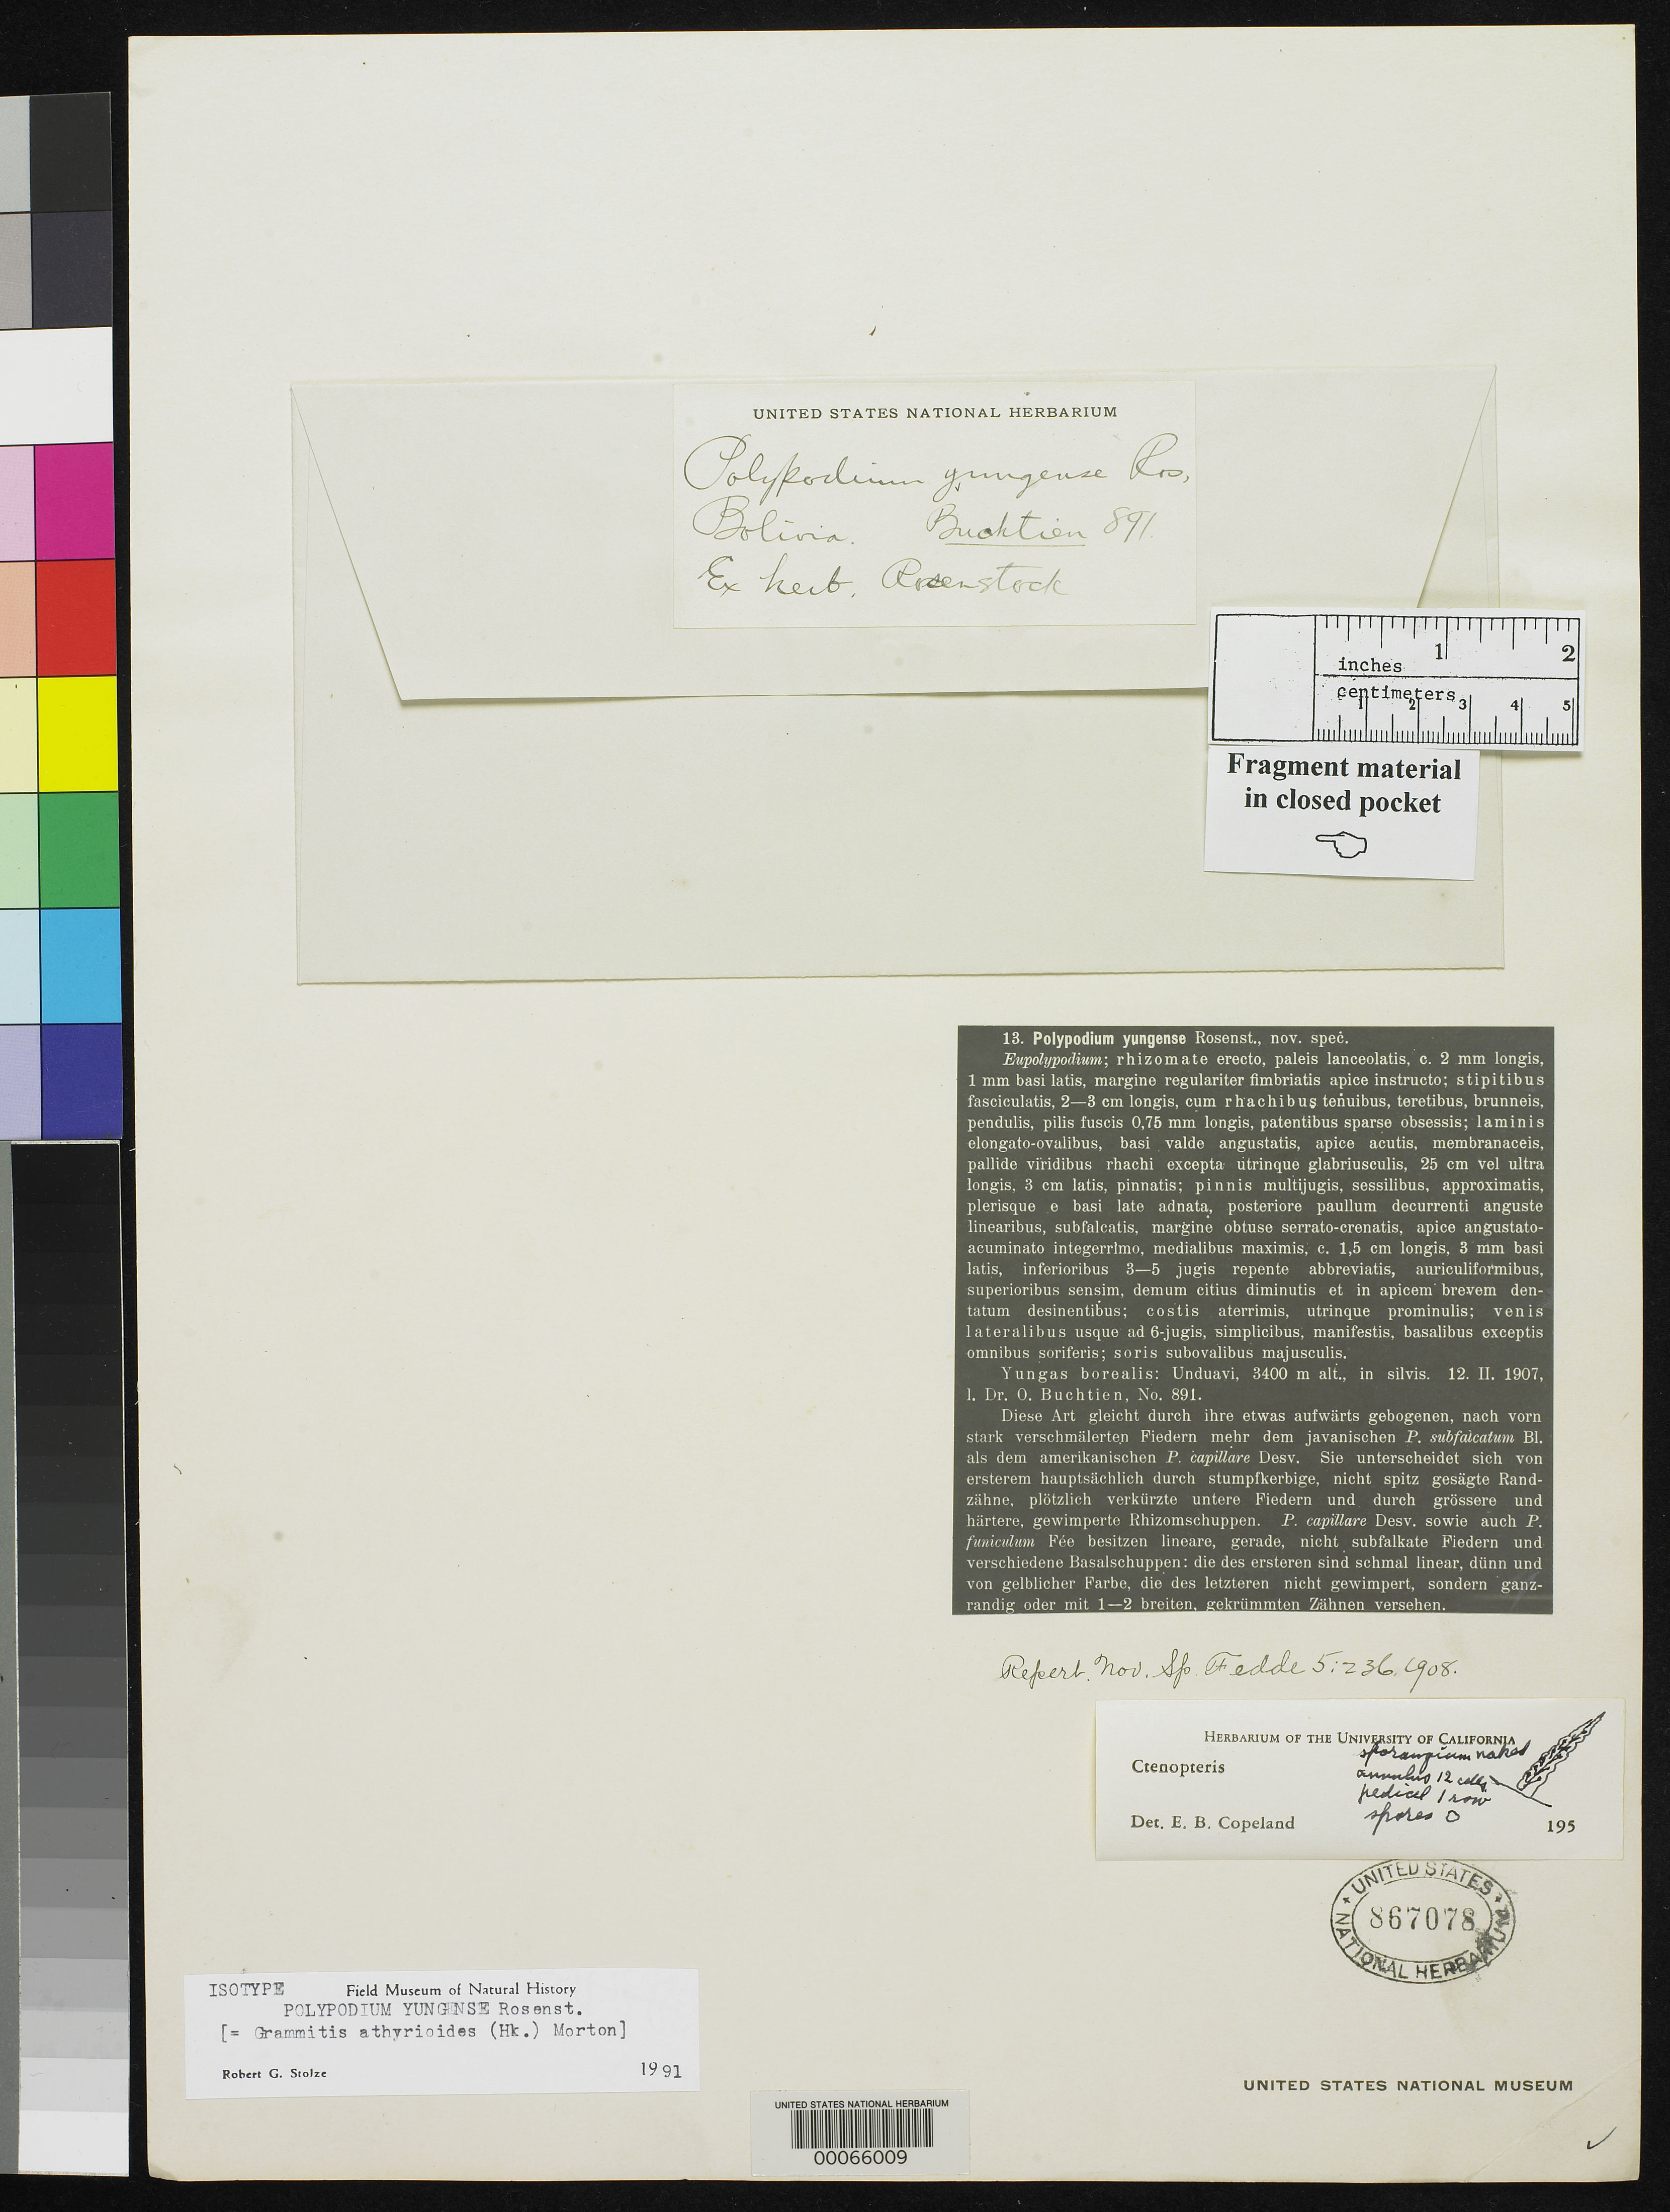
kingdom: Plantae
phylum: Tracheophyta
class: Polypodiopsida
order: Polypodiales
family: Polypodiaceae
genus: Polypodium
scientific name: Polypodium yungense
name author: Rosenst.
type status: Isotype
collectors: O. Buchtien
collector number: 891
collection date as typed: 12 Feb 1907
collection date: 1907-02-12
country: Bolivia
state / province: La Paz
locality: Yungas, Unduavi.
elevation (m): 3400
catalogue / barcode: US 867078